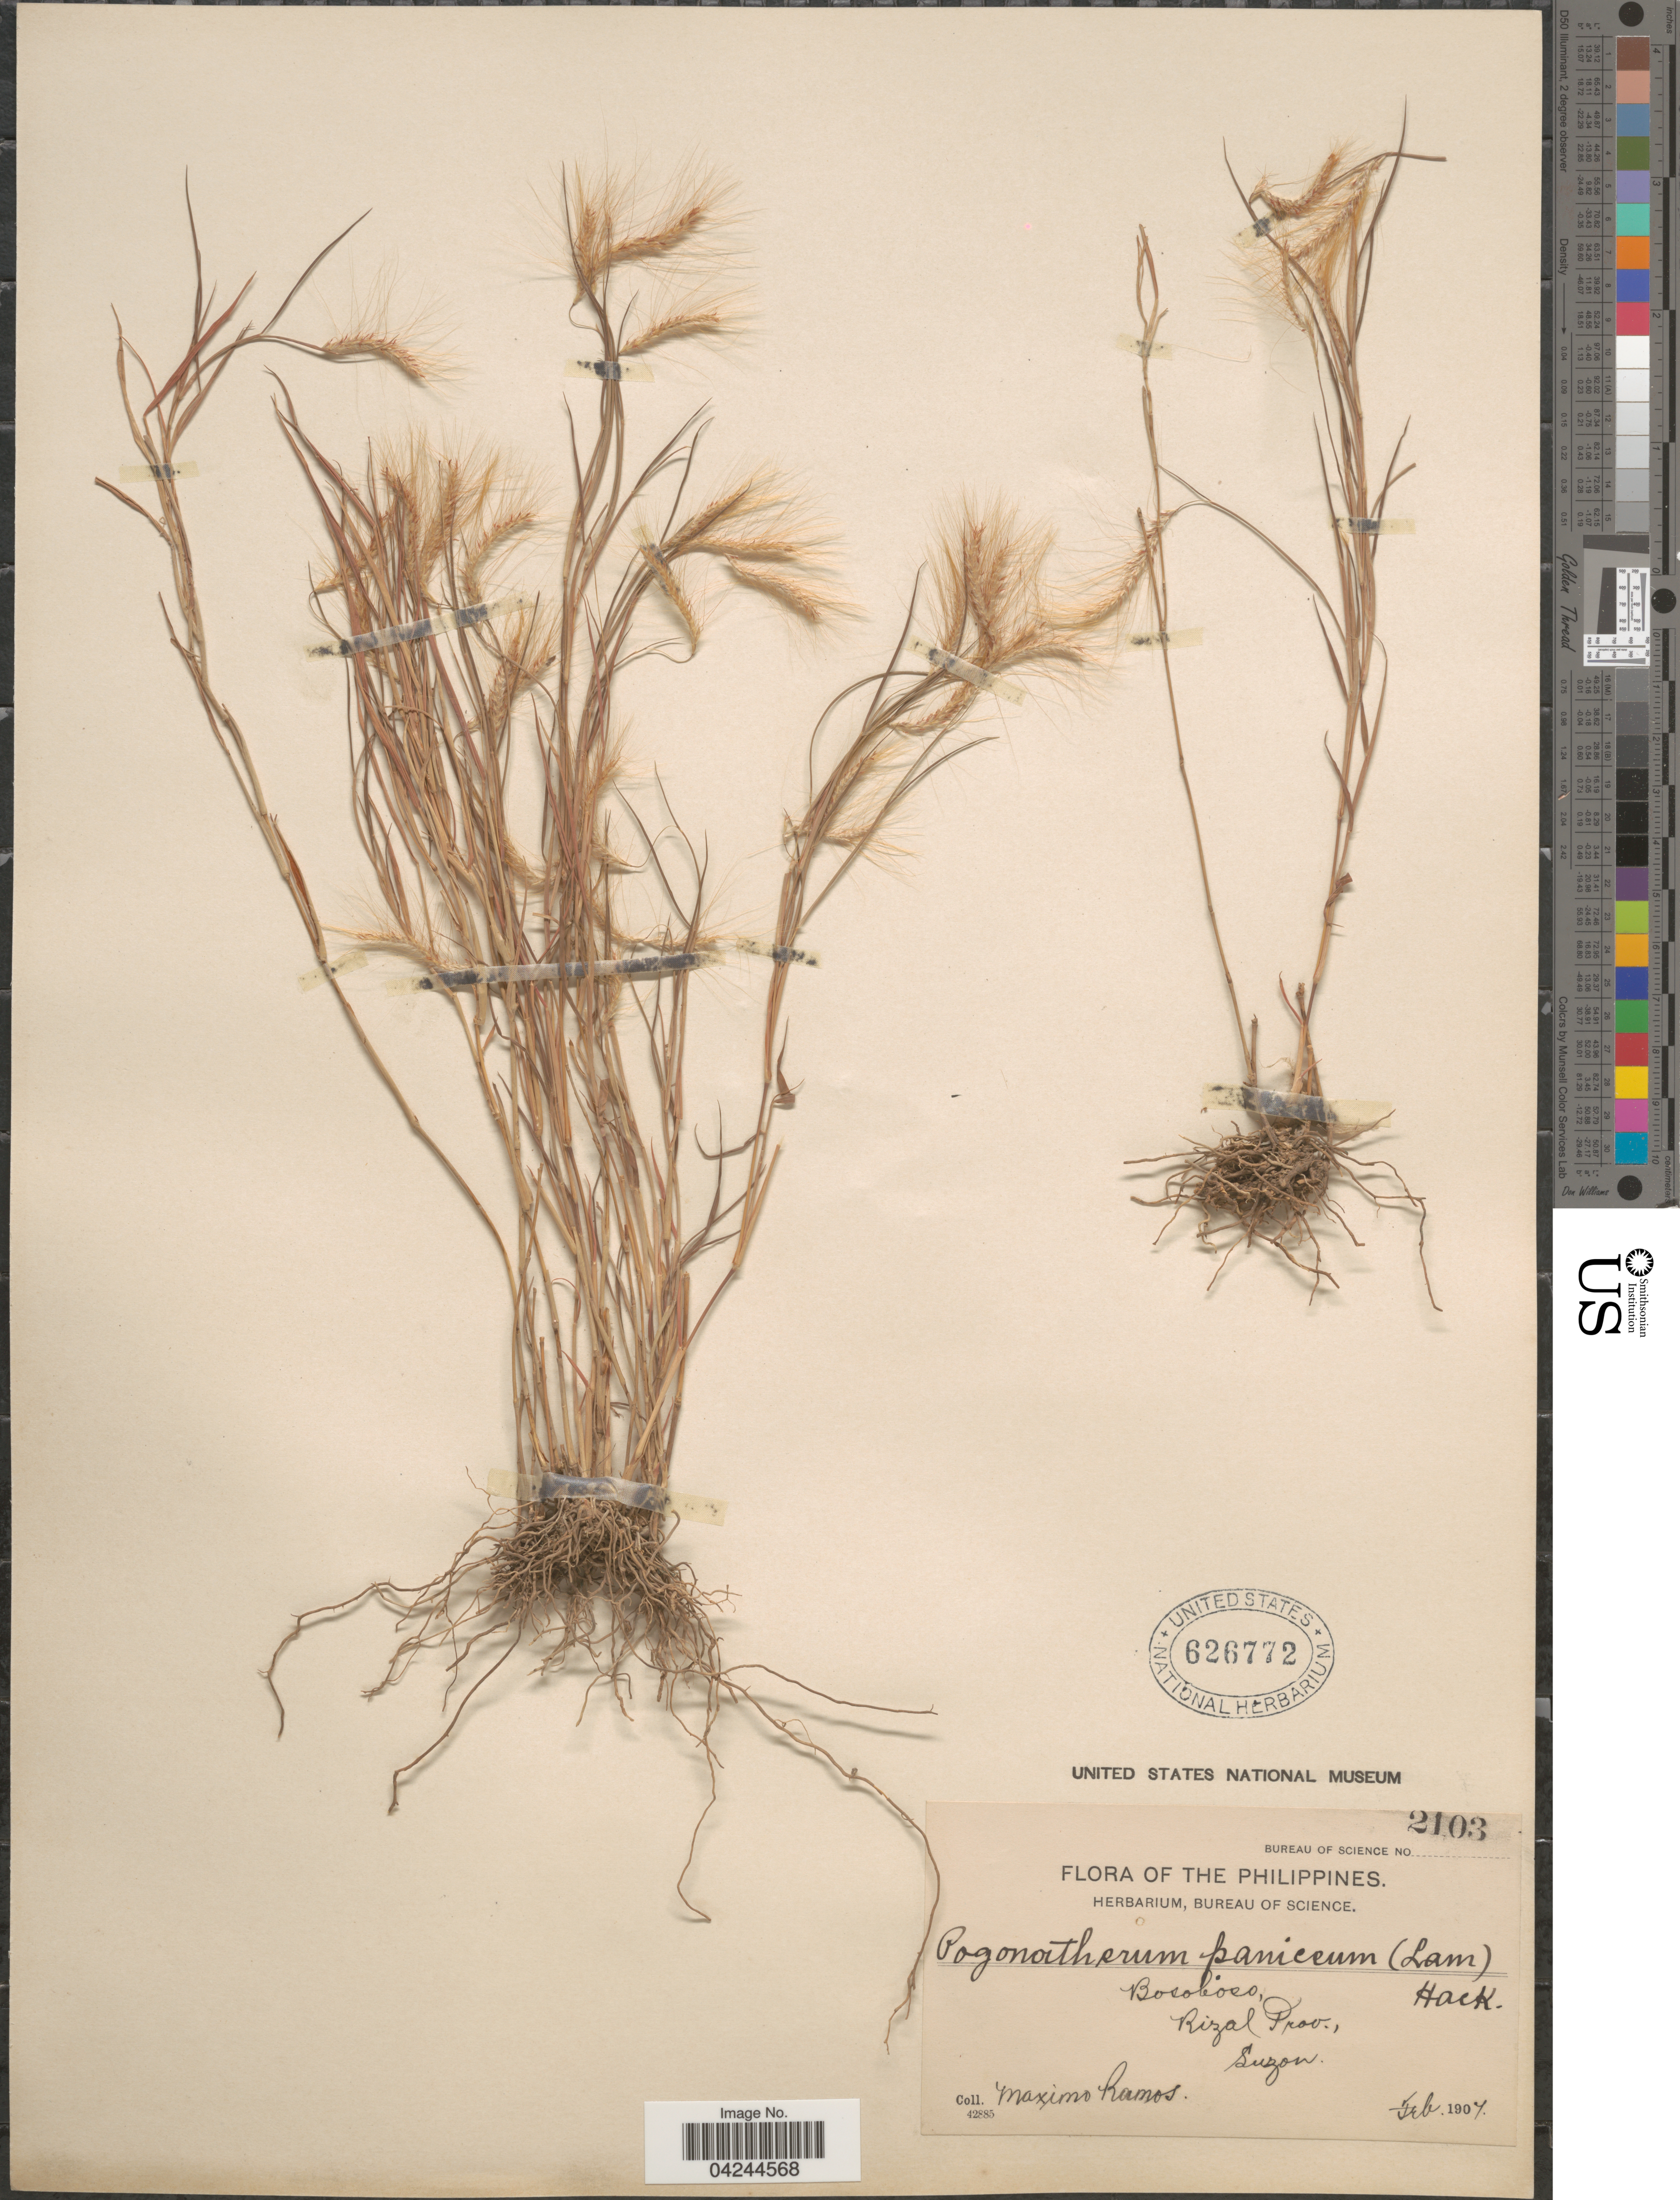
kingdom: Plantae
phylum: Tracheophyta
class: Liliopsida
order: Poales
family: Poaceae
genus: Pogonatherum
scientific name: Pogonatherum crinitum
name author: (Thunb.) Kunth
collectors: M. Ramos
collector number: Bureau of Science 2103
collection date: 1907-02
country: Philippines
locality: Bosoboso, Rizal Prov., Luzon.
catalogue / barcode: US 626772